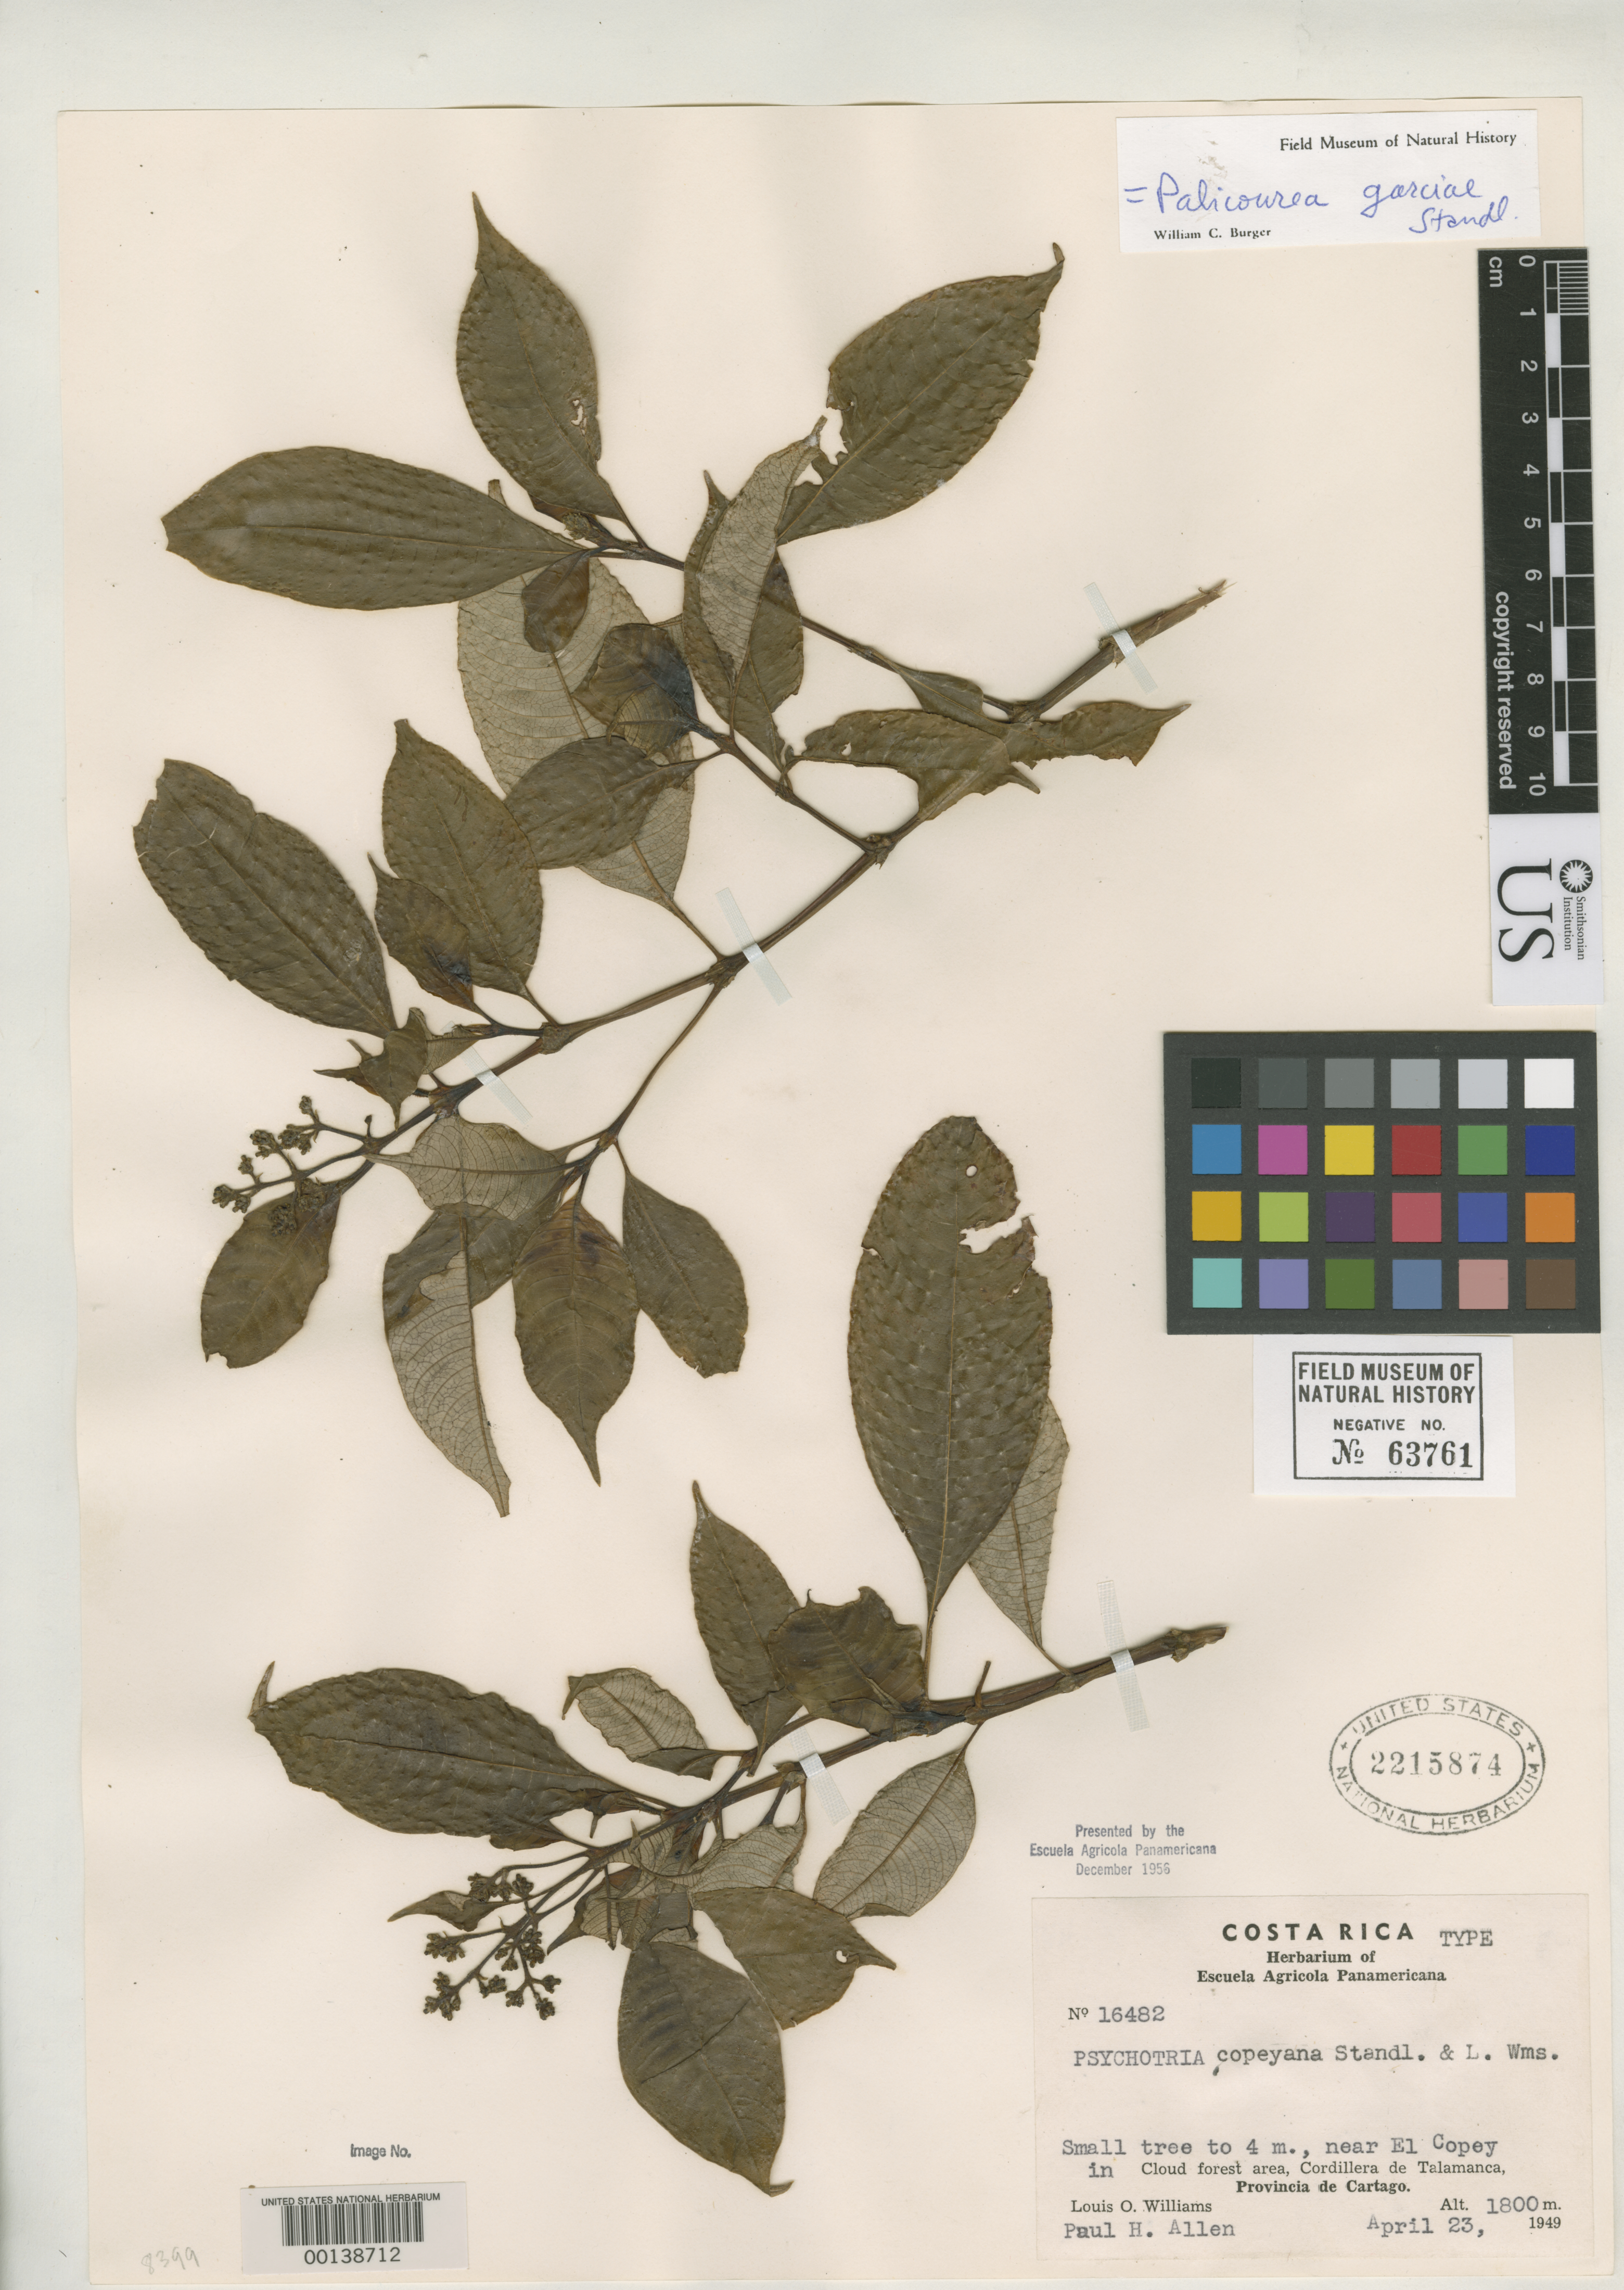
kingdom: Plantae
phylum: Tracheophyta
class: Magnoliopsida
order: Gentianales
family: Rubiaceae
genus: Psychotria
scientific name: Psychotria copeyana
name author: Standl. & L.O. Williams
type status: Holotype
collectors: L. O. Williams & P. H. Allen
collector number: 16482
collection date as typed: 23 Apr 1949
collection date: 1949-04-23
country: Costa Rica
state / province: Cartago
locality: Cordillera de Talamanca, near El Copey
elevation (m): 1800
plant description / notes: "Presented by the Escuela Agricola Panamericana December 1956." Holotype, transferred from EAP to US (see Dorr et al. 2009, Taxon 58: 993-1001).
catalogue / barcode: US 2215874